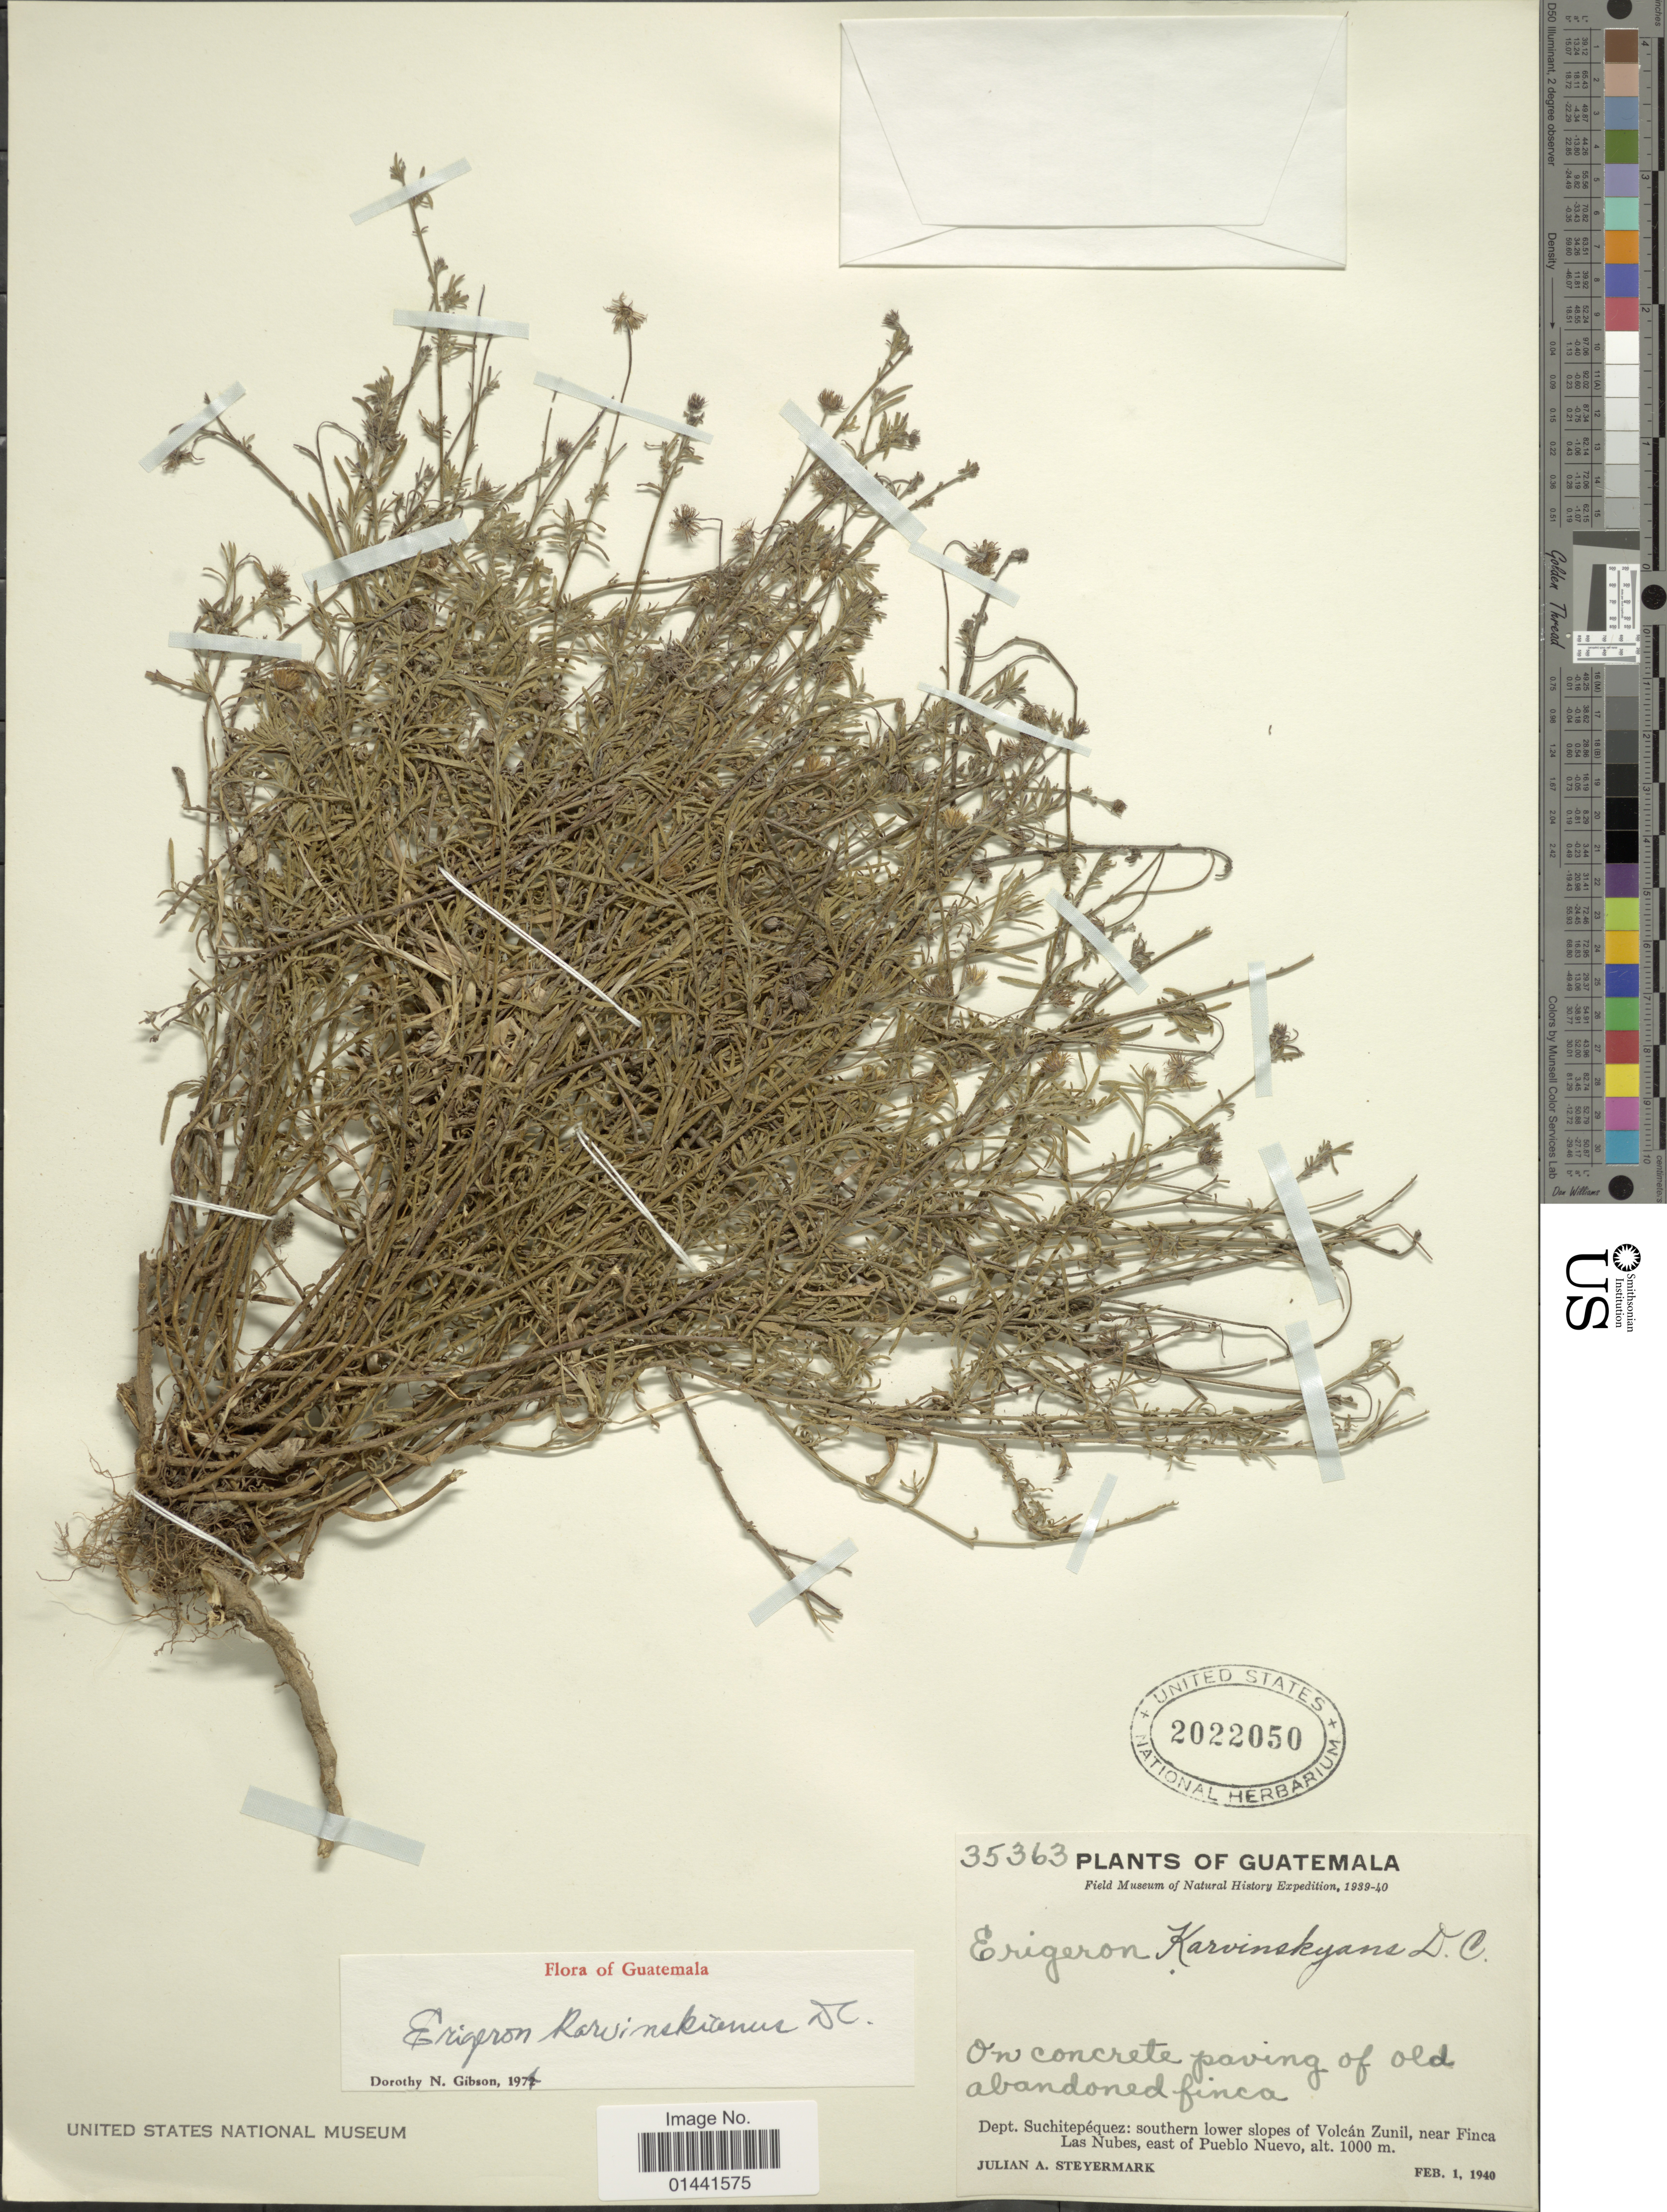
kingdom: Plantae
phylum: Tracheophyta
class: Magnoliopsida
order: Asterales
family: Asteraceae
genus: Erigeron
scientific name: Erigeron karvinskianus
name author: DC.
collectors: J. Steyermark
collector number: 35363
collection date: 1940-02-01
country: Guatemala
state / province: Suchitepéquez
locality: On concrete paving of old abandoned finca, southern slopes of Volcán Zunil, near Finca Las Nubes, east of Pueblo Nuevo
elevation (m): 1000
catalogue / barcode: US 2022050